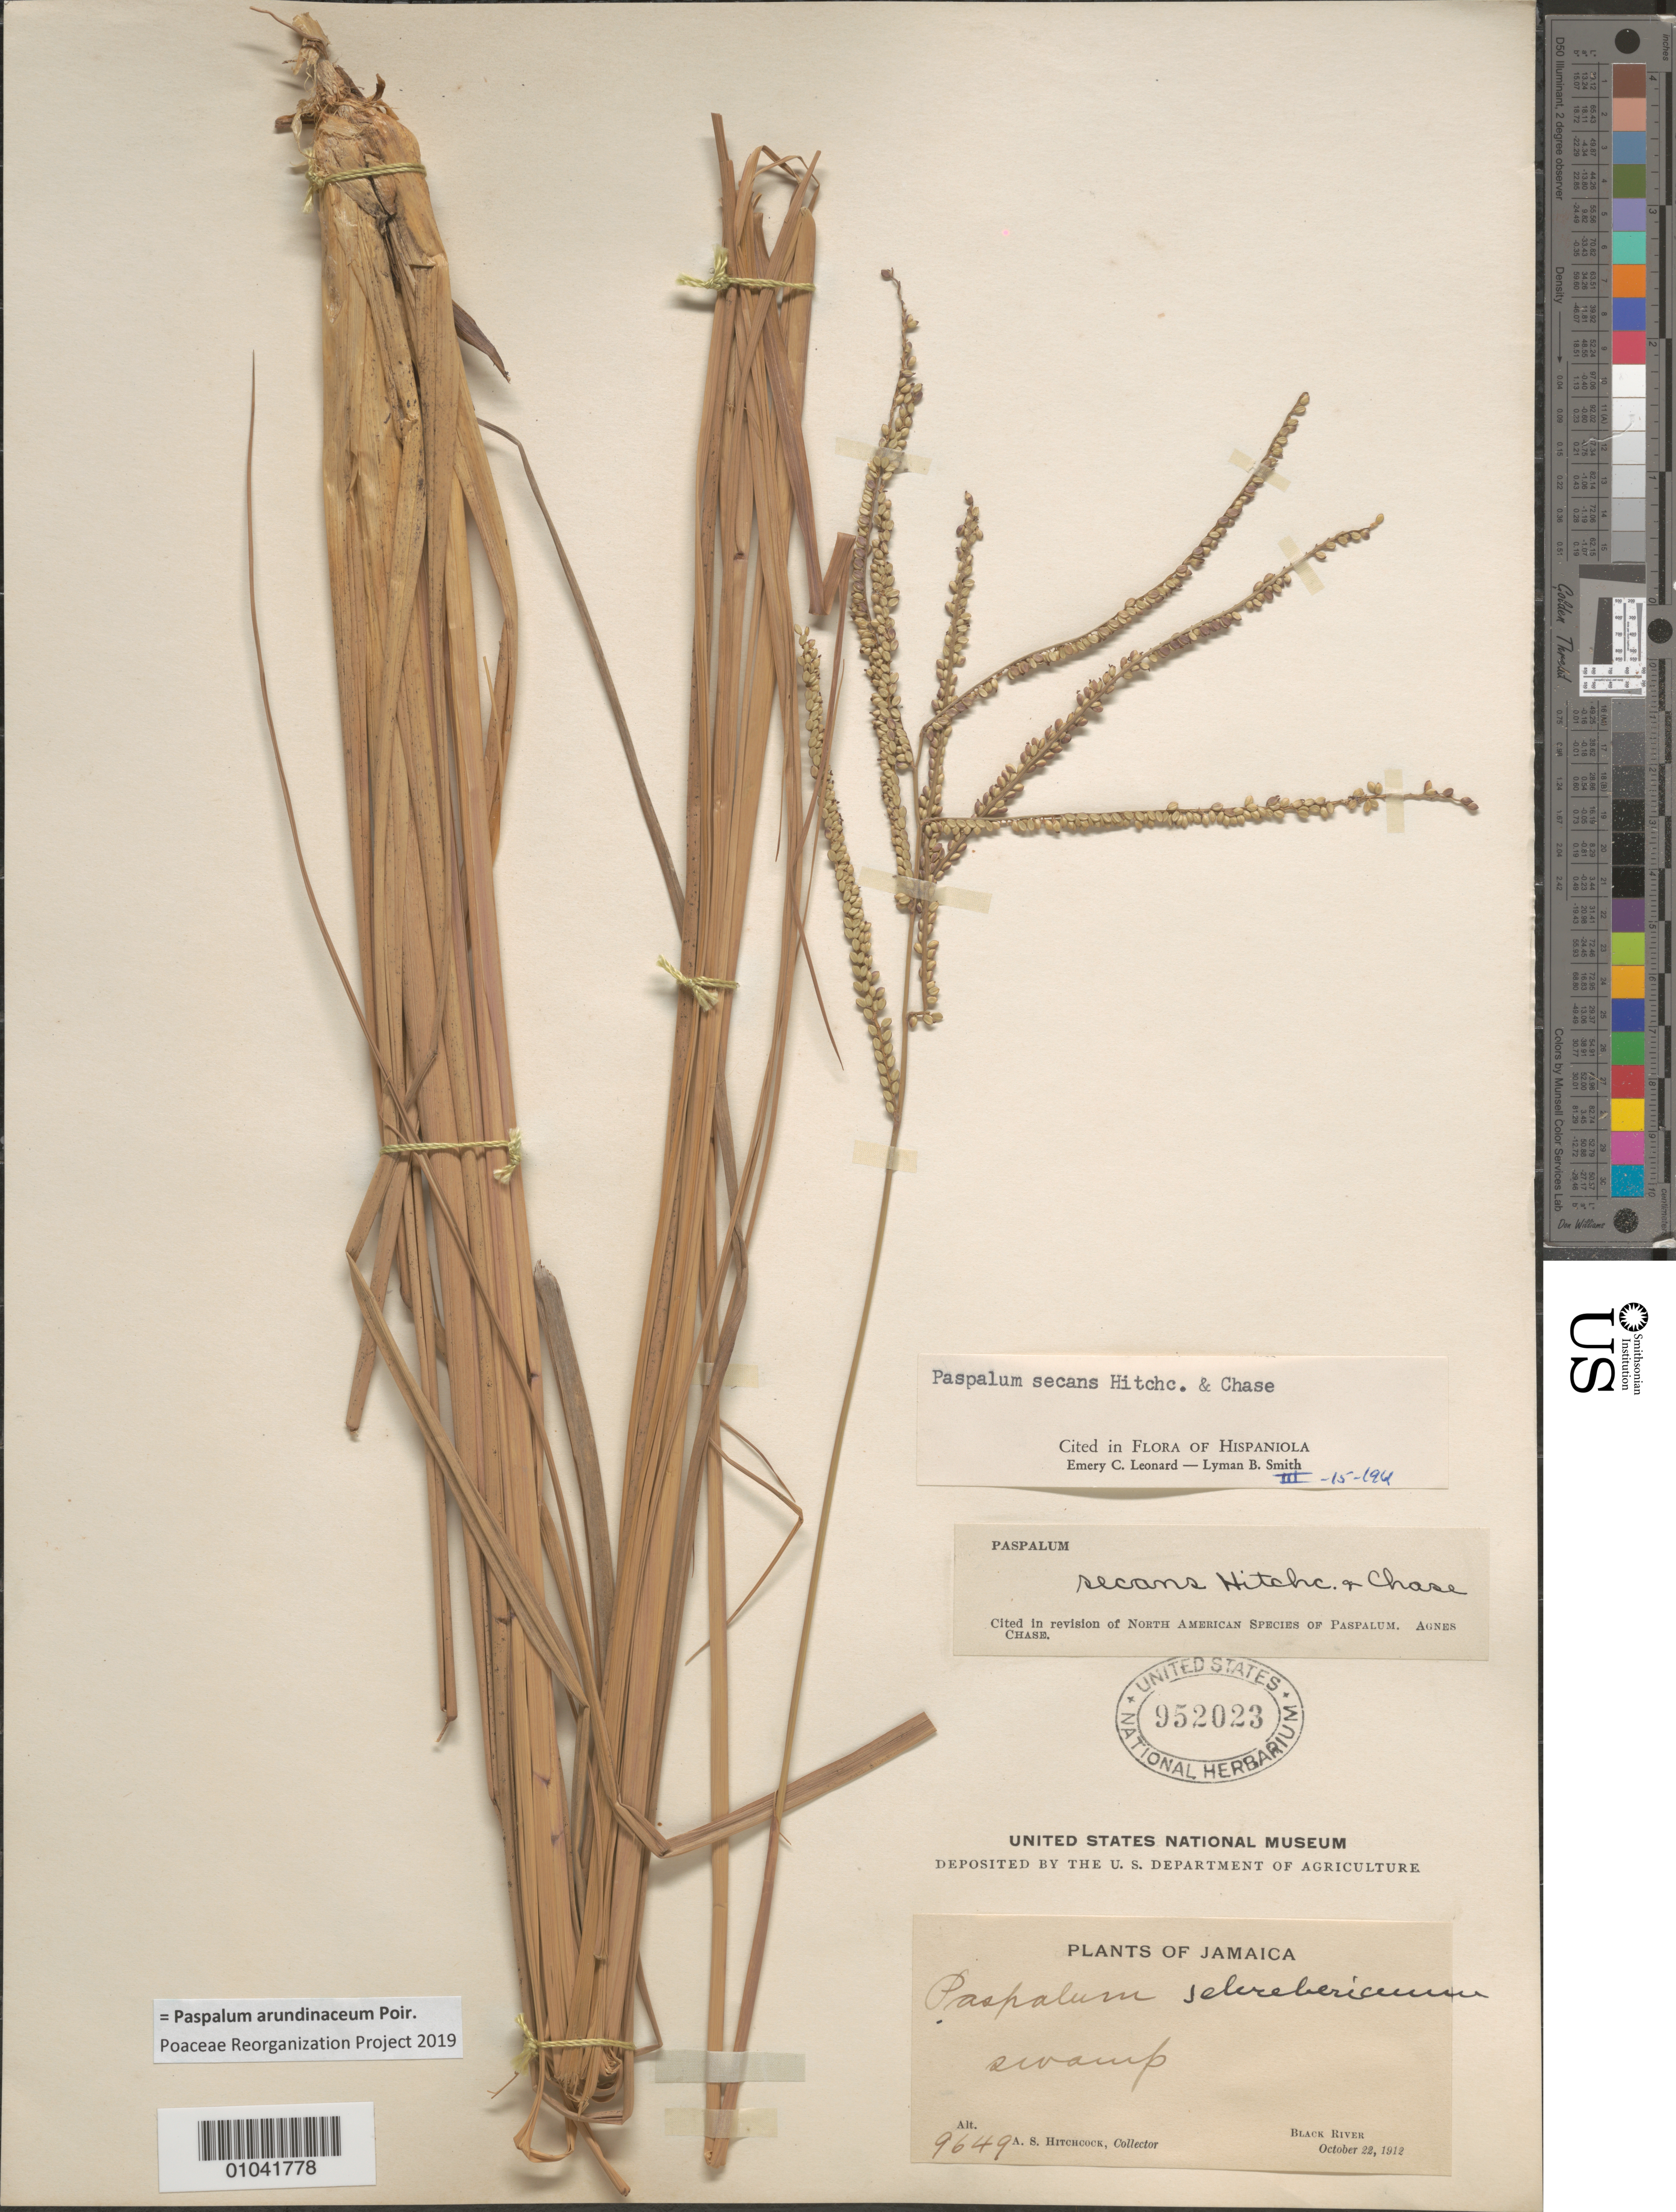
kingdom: Plantae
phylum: Tracheophyta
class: Liliopsida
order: Poales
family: Poaceae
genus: Paspalum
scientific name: Paspalum secans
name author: Hitchc. & Chase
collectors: A. S. Hitchcock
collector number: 9649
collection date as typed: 22 Oct 1912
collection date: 1912-10-22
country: Jamaica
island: Jamaica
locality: Black River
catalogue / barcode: US 952023